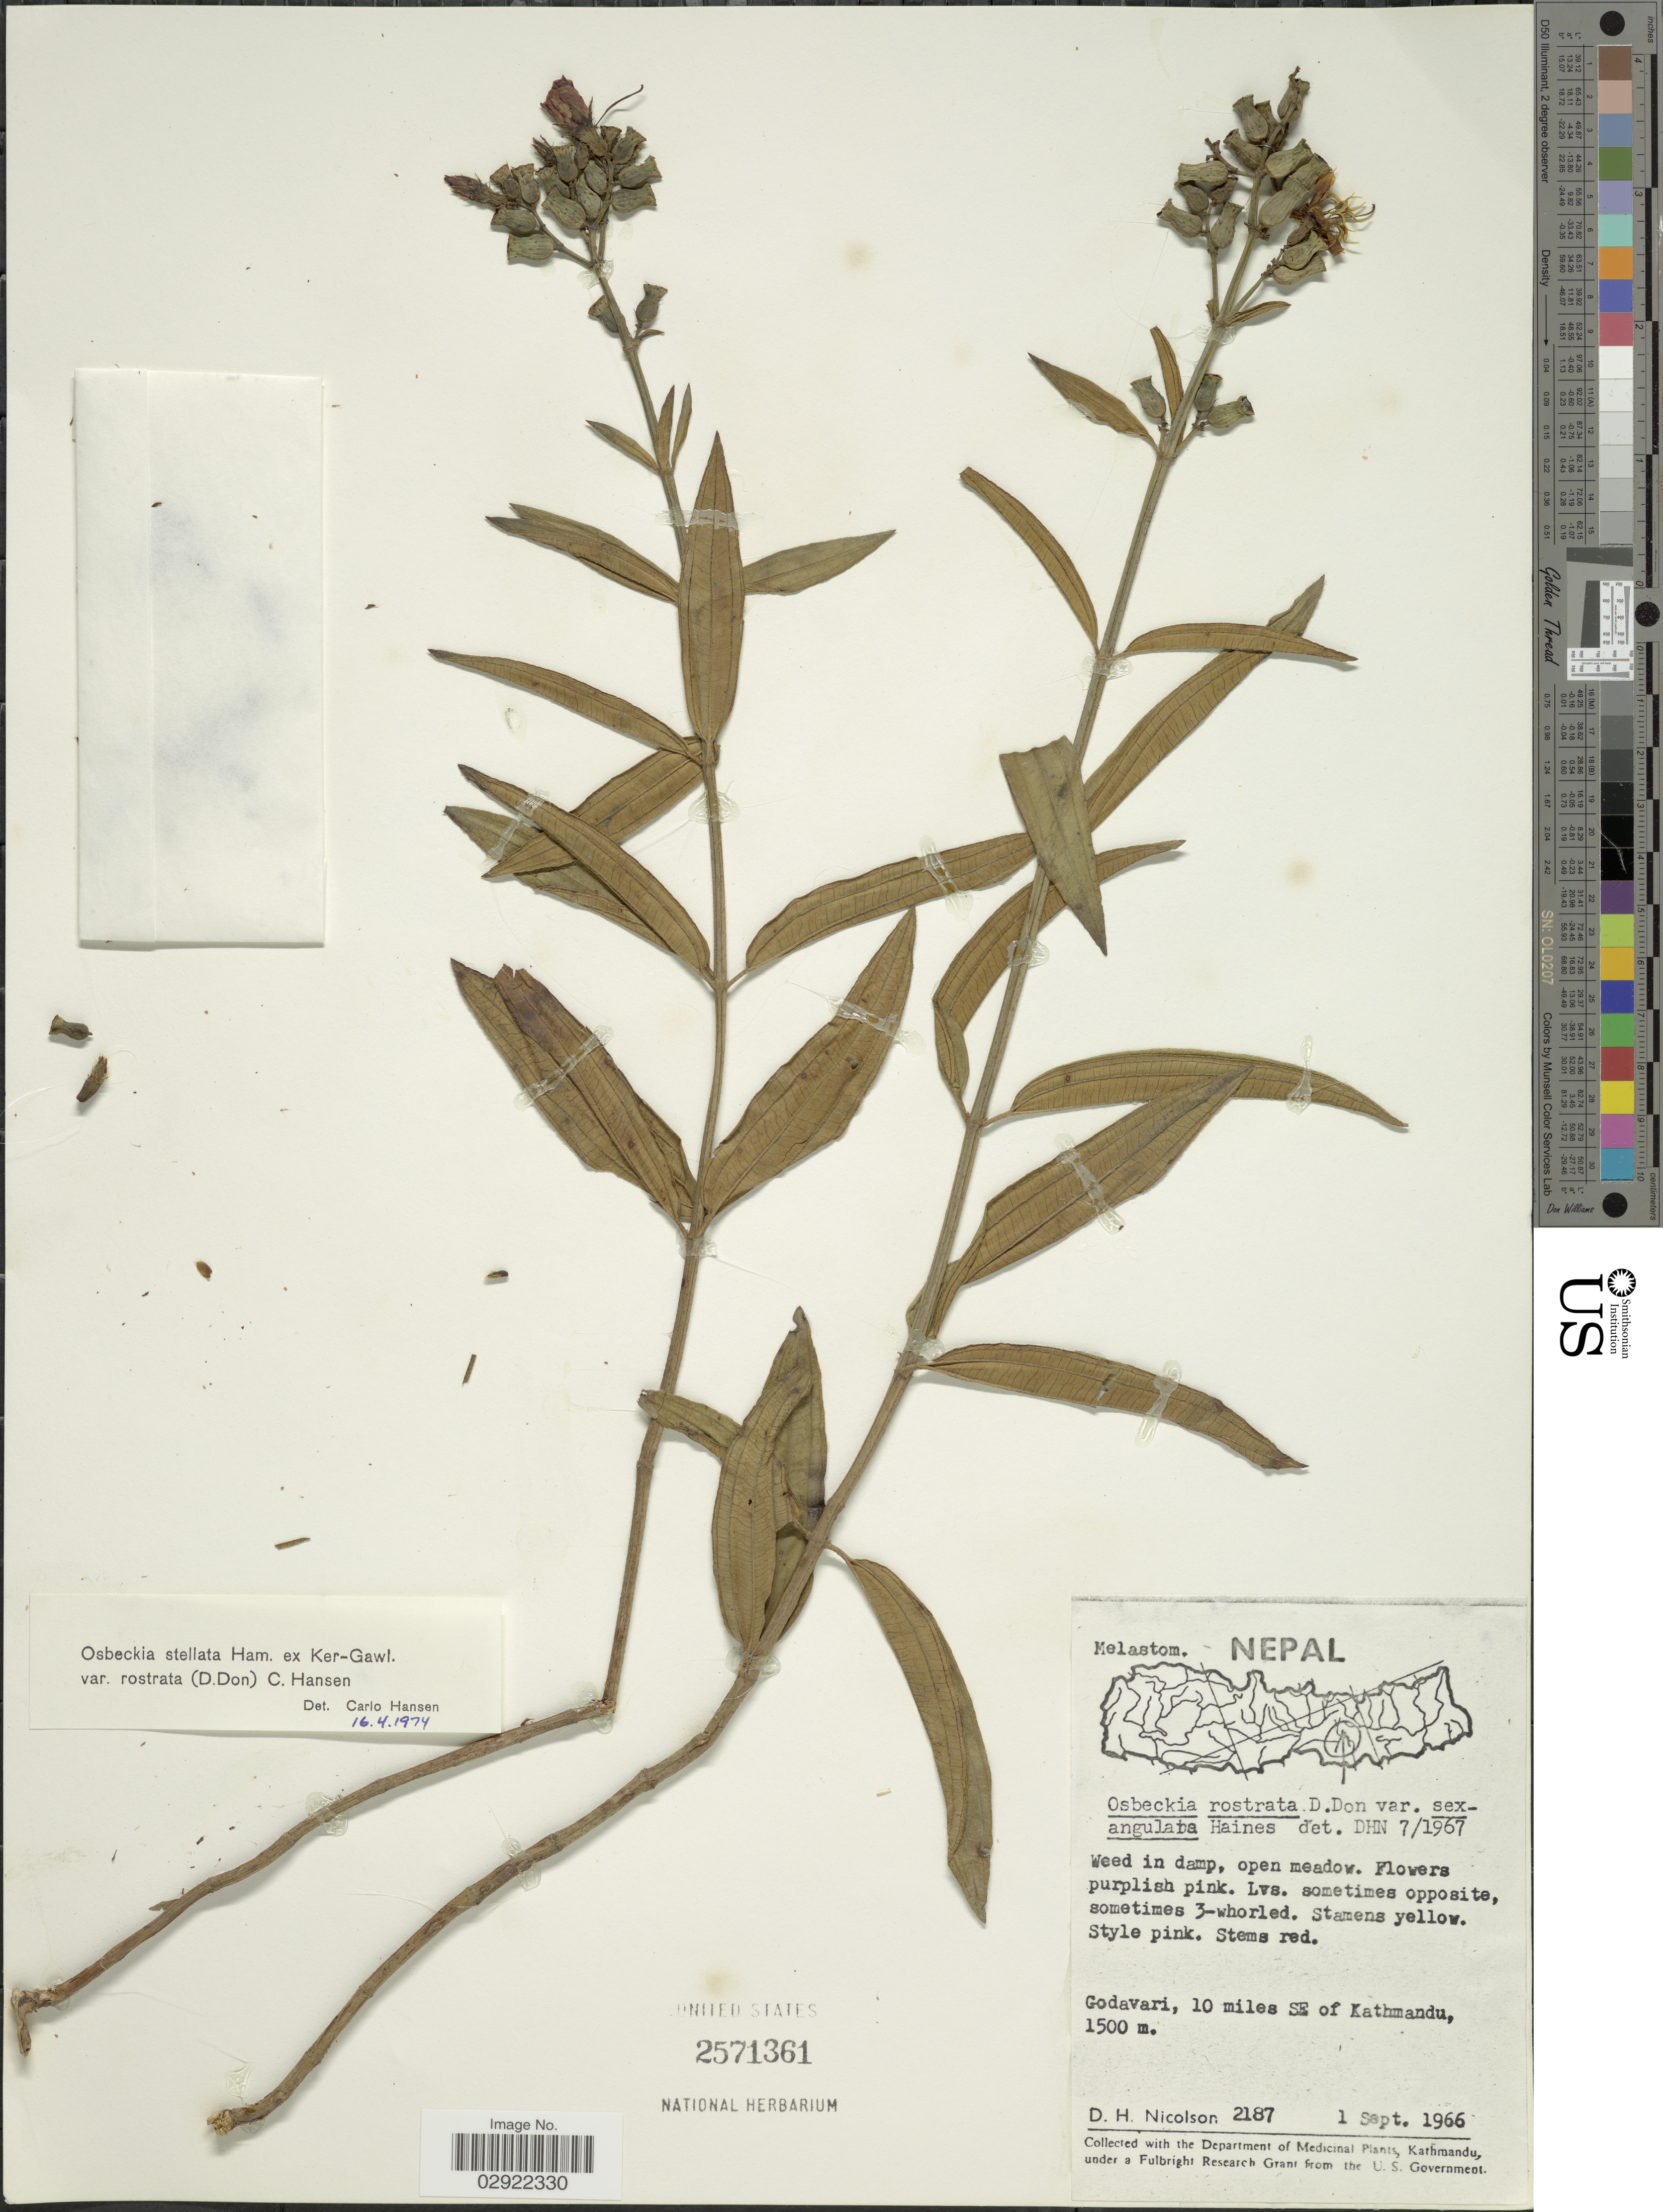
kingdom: Plantae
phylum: Tracheophyta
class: Magnoliopsida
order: Myrtales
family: Melastomataceae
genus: Osbeckia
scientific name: Osbeckia stellata var. rostrata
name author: (D. Don) Hansen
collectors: D. H. Nicolson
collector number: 2187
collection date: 1966-09-01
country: Nepal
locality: Godavari, 10 miles SE of Kathmandu.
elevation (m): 1500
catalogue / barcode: US 2571361